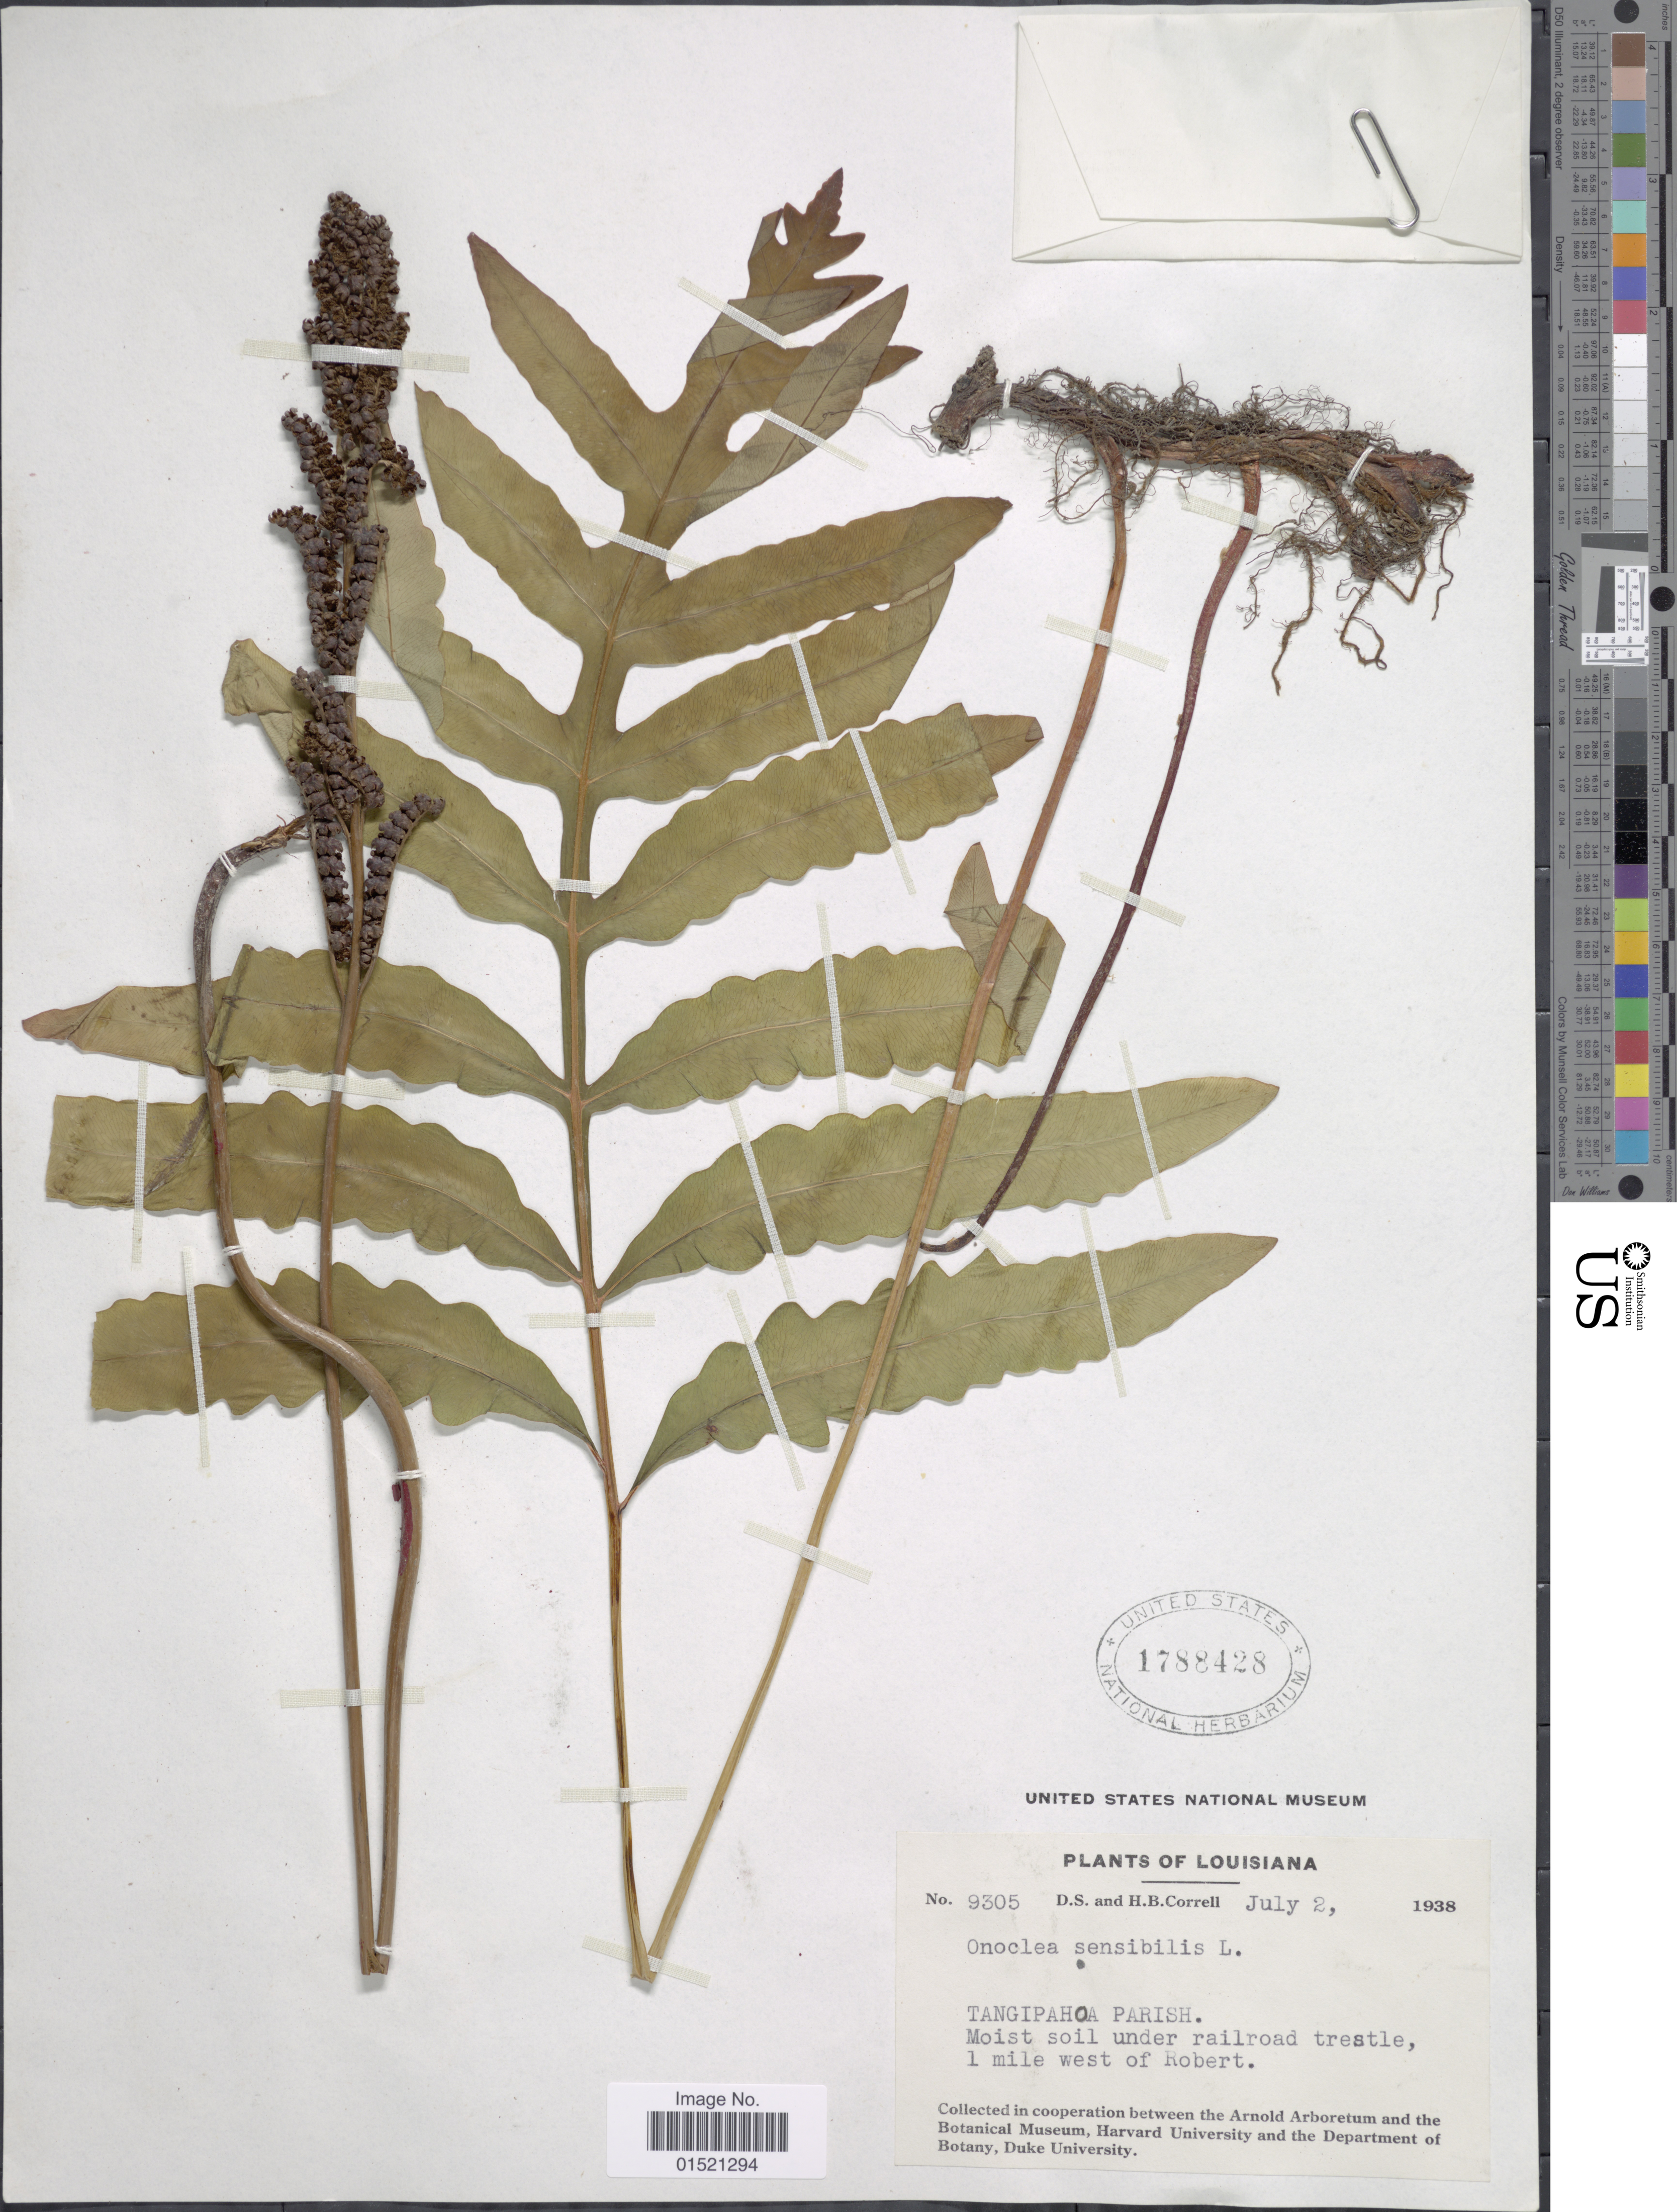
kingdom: Plantae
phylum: Tracheophyta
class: Polypodiopsida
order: Polypodiales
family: Onocleaceae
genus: Onoclea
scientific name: Onoclea sensibilis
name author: L.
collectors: D. S. Correll & H. Correll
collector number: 9305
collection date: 1938-07-02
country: United States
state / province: Louisiana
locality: Tangipahoa Parish, 1 mile west of Robert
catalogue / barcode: US 1788428